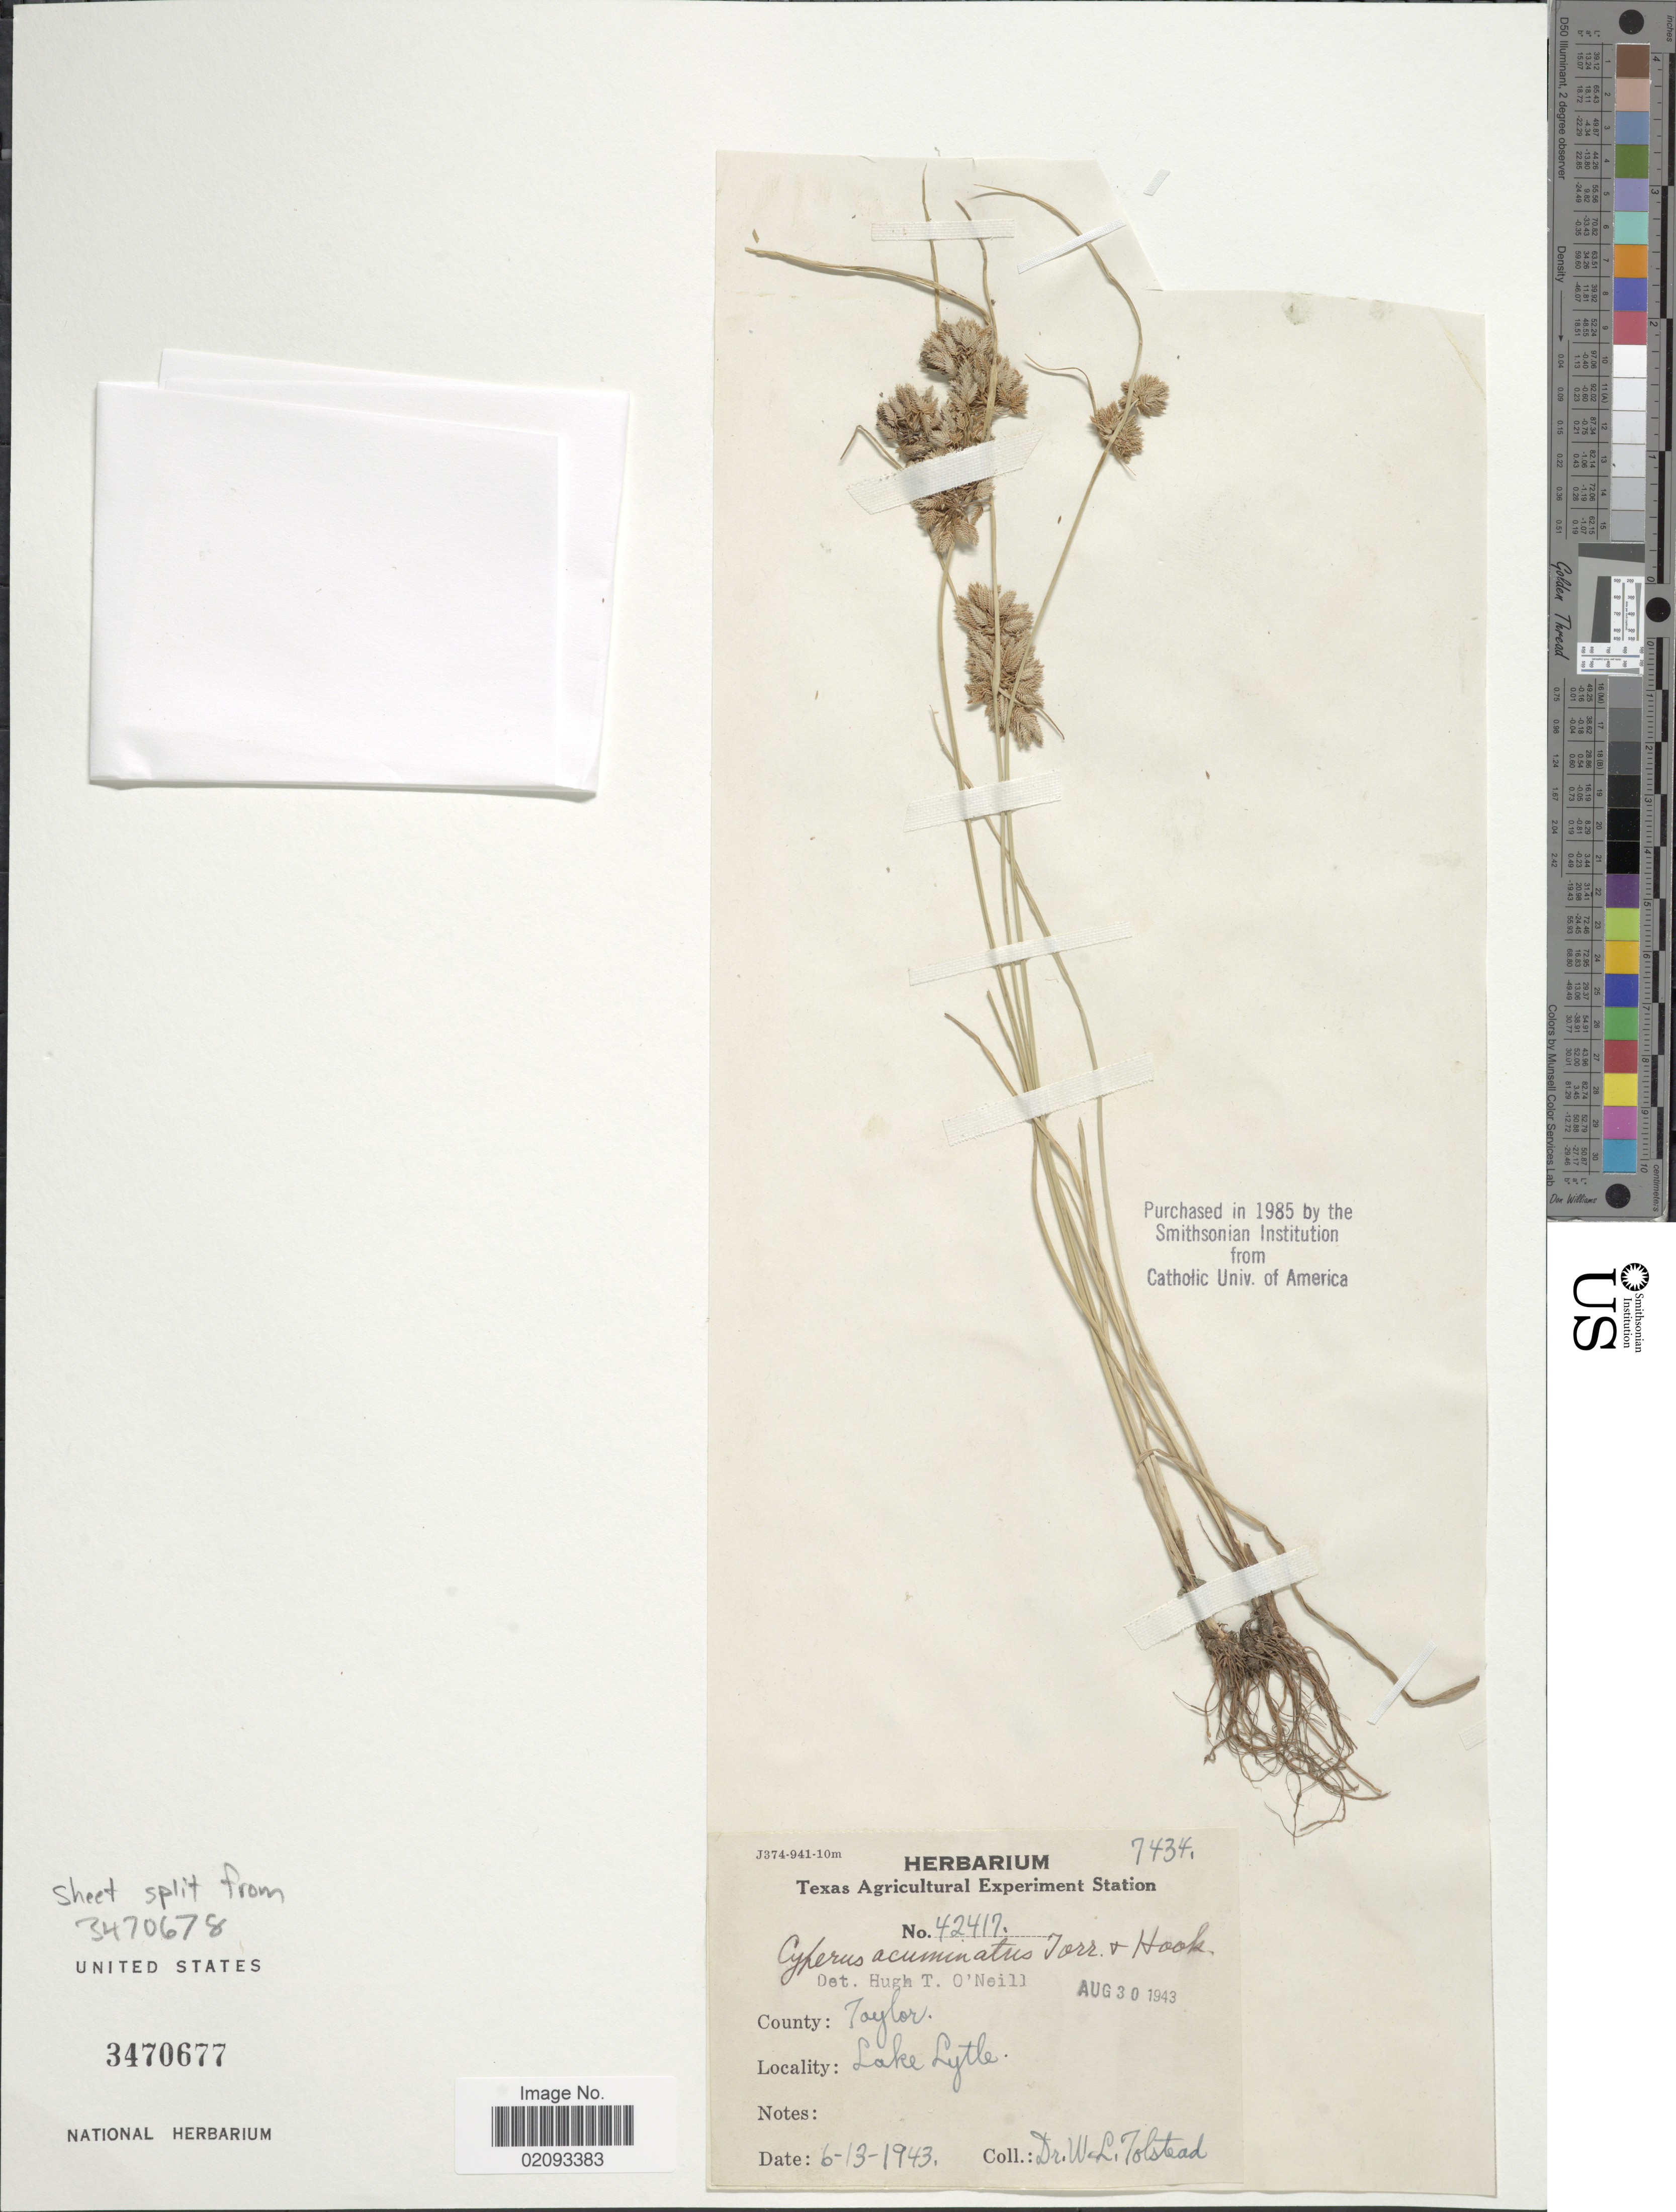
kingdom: Plantae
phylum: Tracheophyta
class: Liliopsida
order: Poales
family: Cyperaceae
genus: Cyperus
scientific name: Cyperus acuminatus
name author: Torr. & Hook.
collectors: W. Tolstead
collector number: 42417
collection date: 1943-06-13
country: United States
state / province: Texas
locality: County: Taylor. Lake Lytle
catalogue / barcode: US 3470677